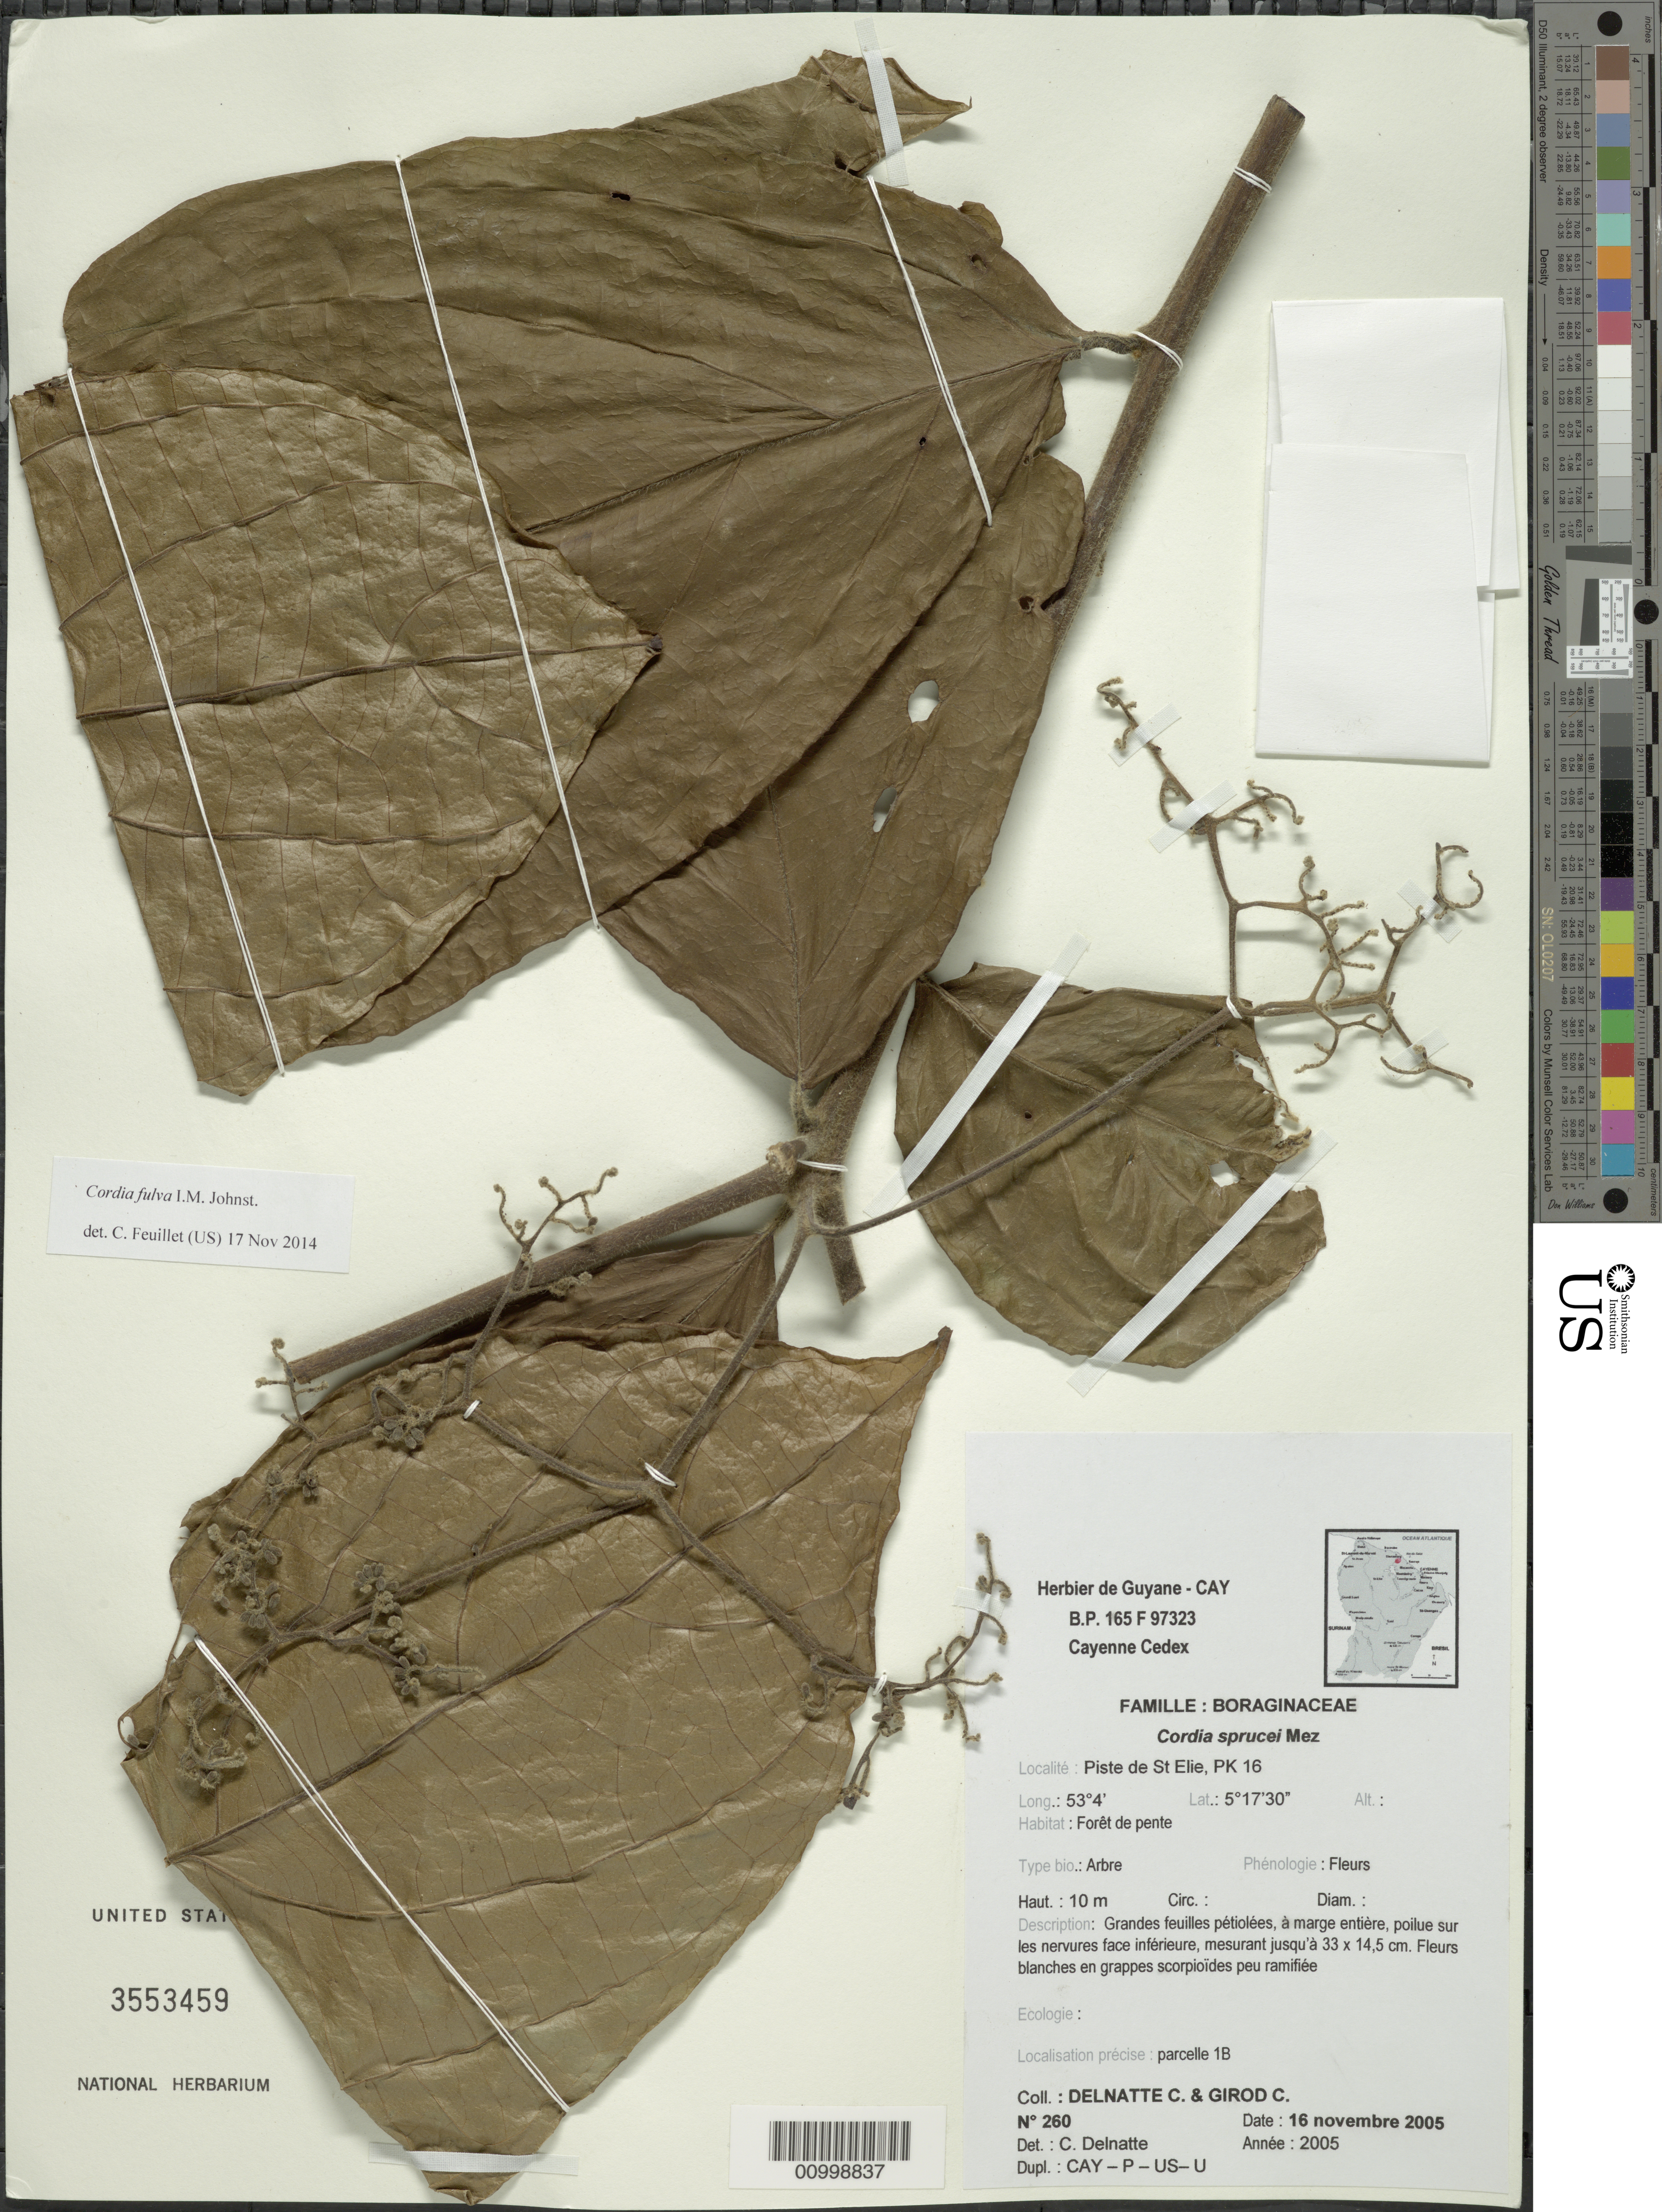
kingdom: Plantae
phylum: Tracheophyta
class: Magnoliopsida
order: Boraginales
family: Cordiaceae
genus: Cordia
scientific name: Cordia fulva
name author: I.M. Johnst.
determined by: Feuillet, C.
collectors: C. Delnatte & C. Girod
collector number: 260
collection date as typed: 16-Nov-05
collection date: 2005-11-16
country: French Guiana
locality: Piste de St. Elie, PK 16; parcelle 1B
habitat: Foret de pente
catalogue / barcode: US 3553459